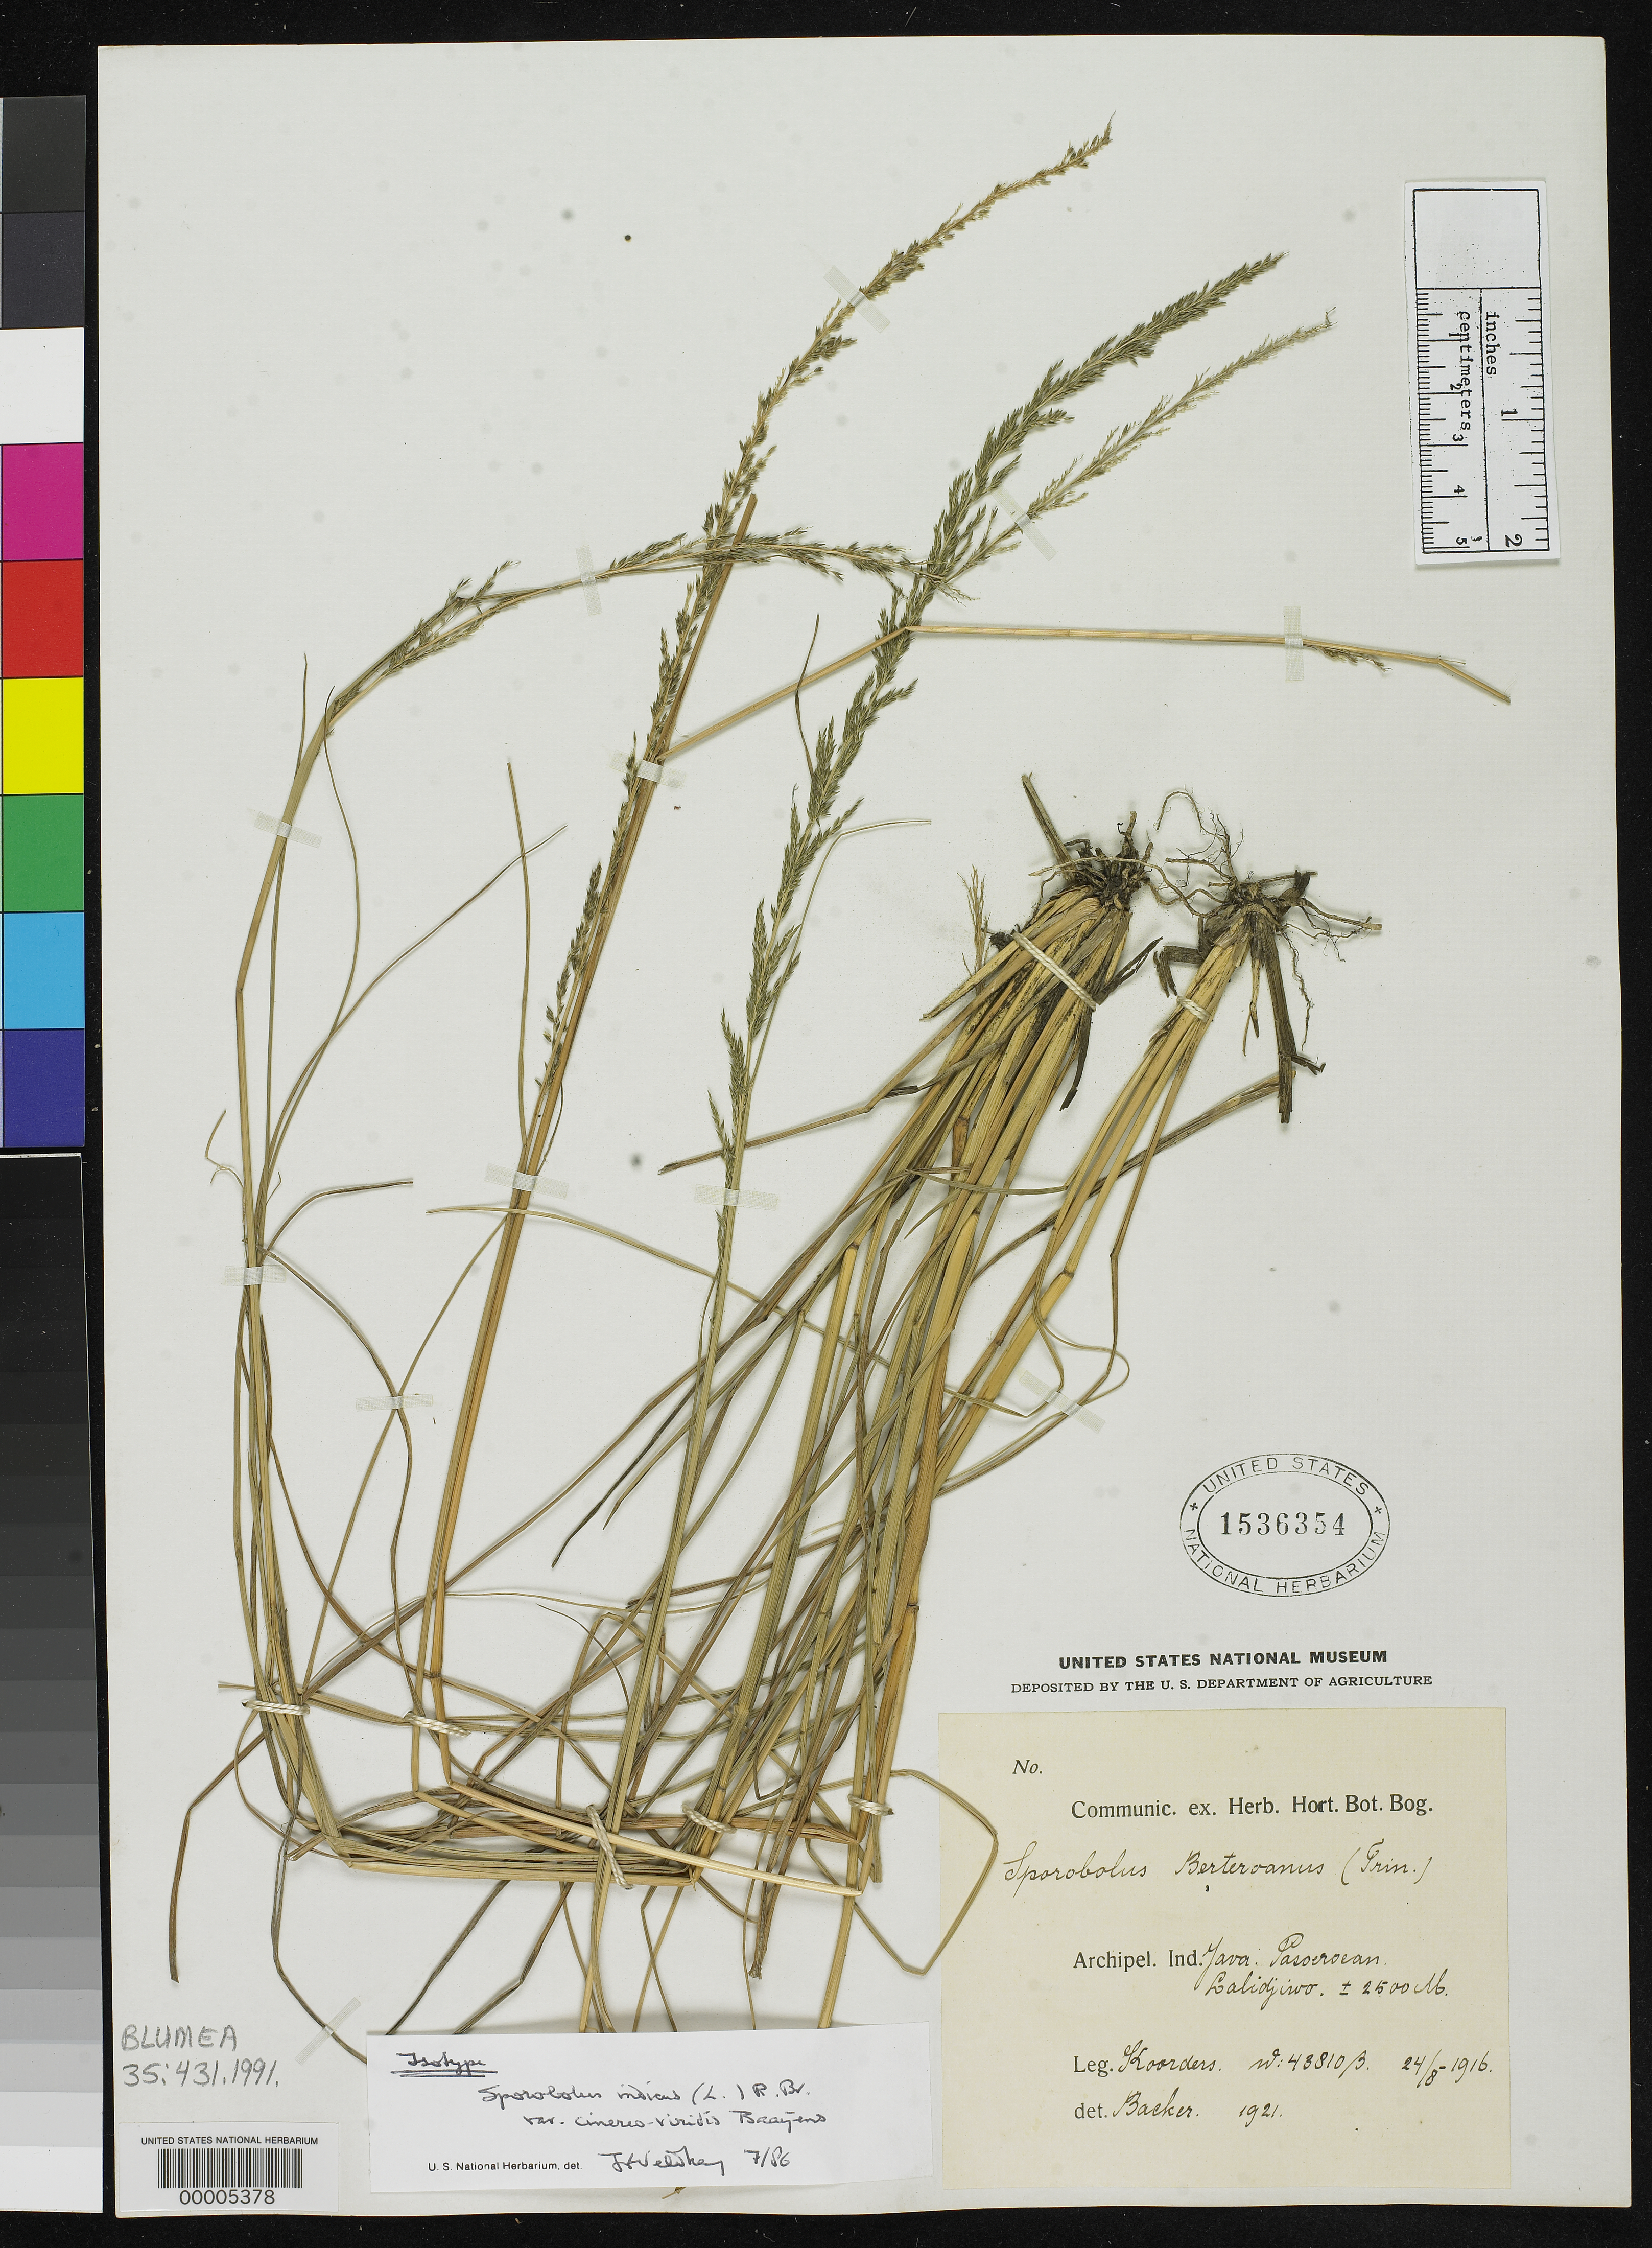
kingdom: Plantae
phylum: Tracheophyta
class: Liliopsida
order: Poales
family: Poaceae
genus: Sporobolus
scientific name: Sporobolus indicus var. cinero-viridis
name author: Braaijens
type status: Isotype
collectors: S. H. Koorders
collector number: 48310b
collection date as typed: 24 Aug 1916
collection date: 1916-08-24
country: Indonesia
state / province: Java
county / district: Jawa Timur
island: Java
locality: Pasoeroean, Lalijiwo.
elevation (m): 1700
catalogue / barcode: US 1536354